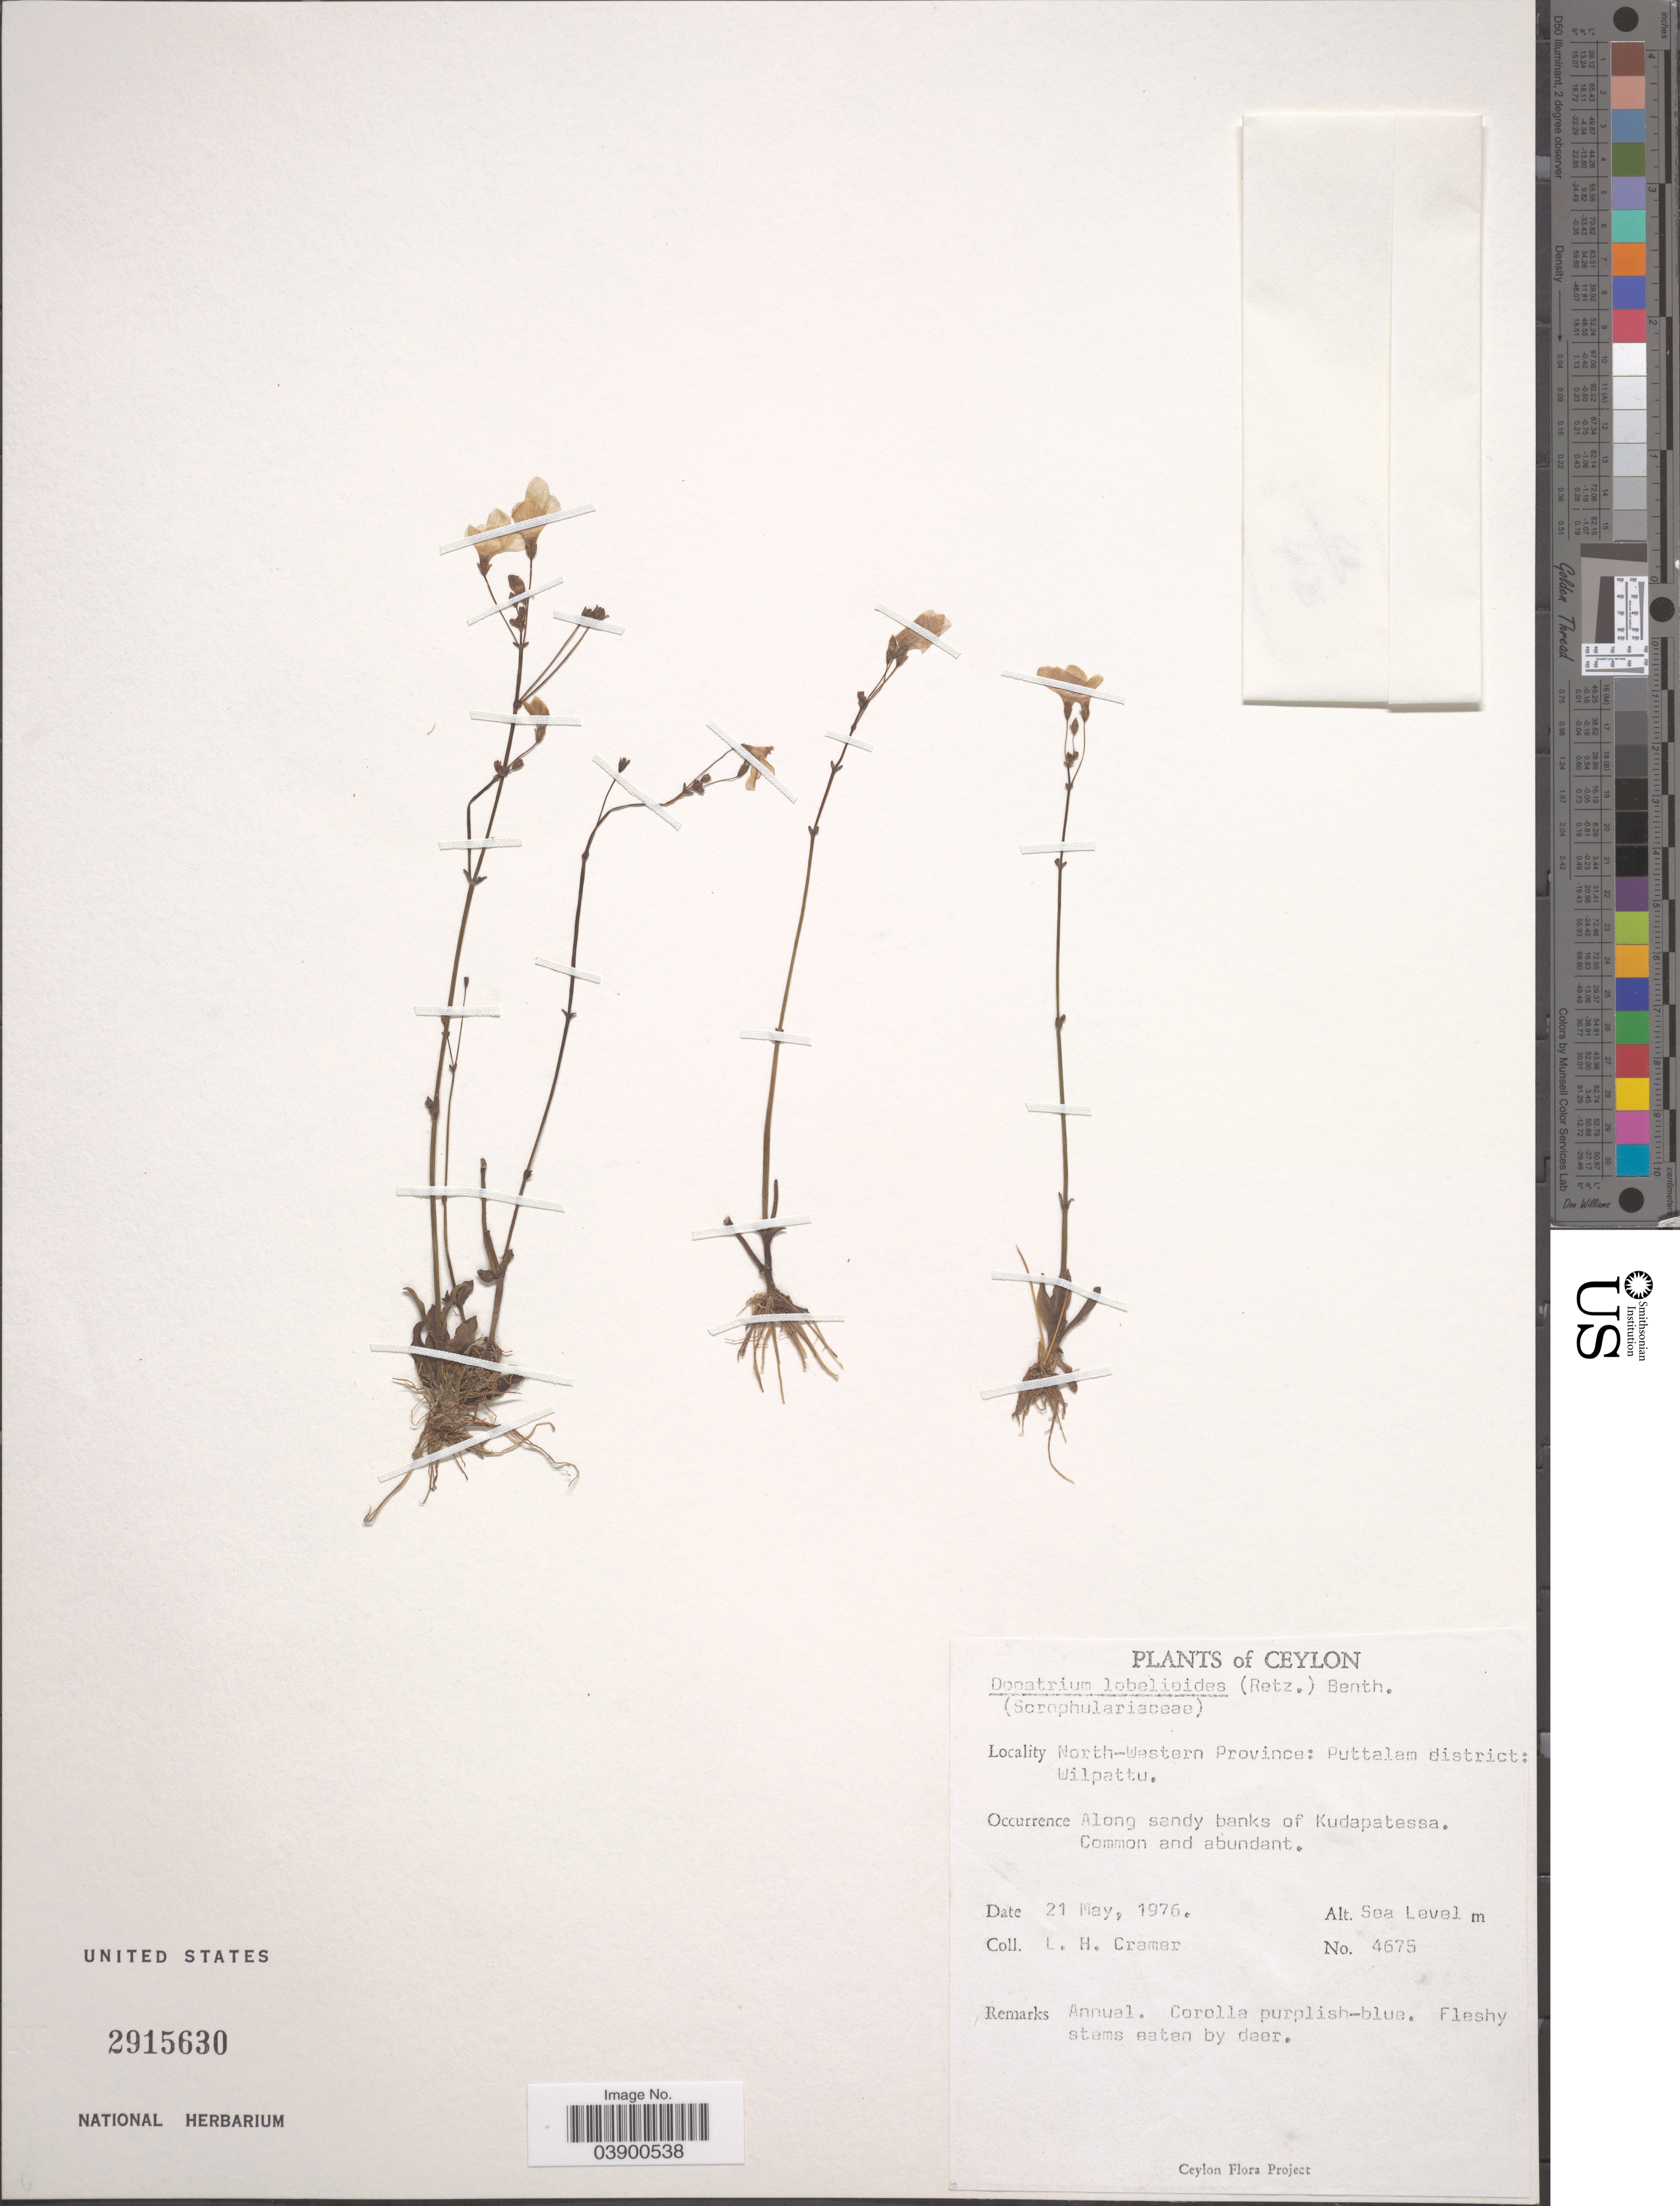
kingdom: Plantae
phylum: Tracheophyta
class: Magnoliopsida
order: Lamiales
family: Plantaginaceae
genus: Dopatrium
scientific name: Dopatrium lobelioides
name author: (Retz.) Benth.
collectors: L. H. Cramer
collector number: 4675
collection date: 1976-05-21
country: Sri Lanka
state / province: North Western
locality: Puttalam district; Wilpattu. Along sandy banks of Kudapatessa.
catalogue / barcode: US 2915630